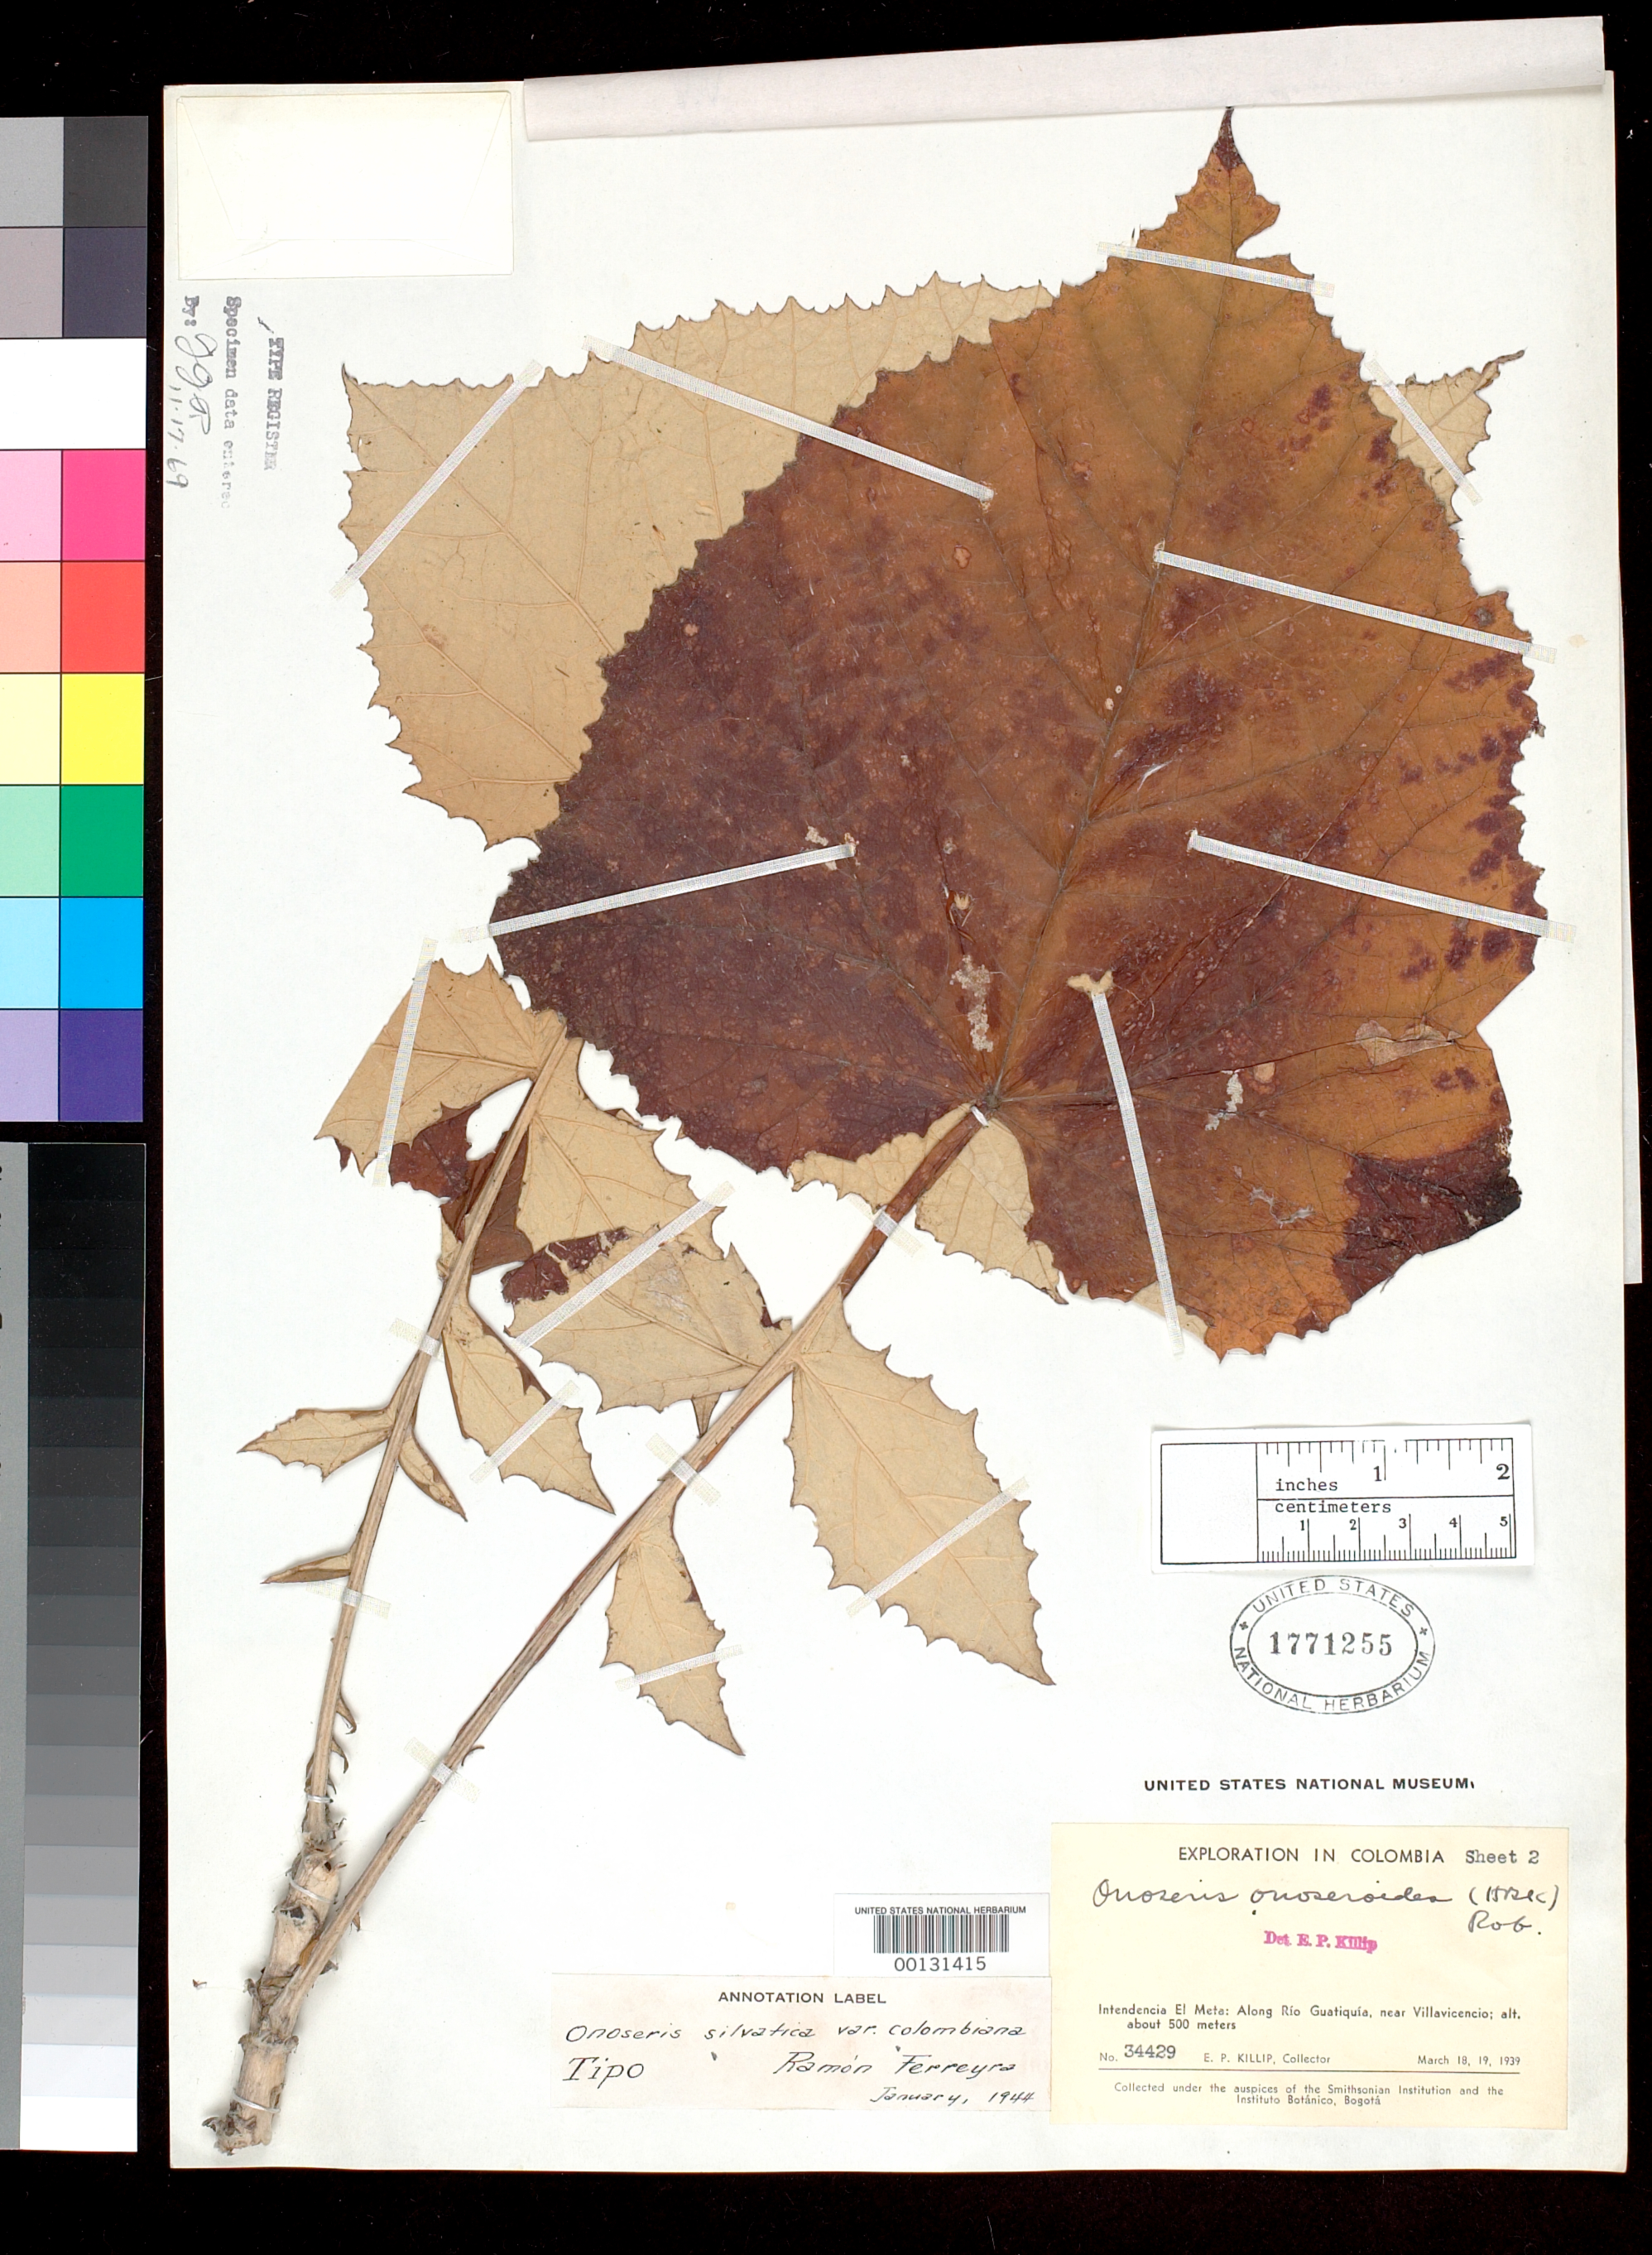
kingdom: Plantae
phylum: Tracheophyta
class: Magnoliopsida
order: Asterales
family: Asteraceae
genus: Onoseris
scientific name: Onoseris silvatica var. colombiana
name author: Ferreyra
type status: Holotype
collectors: E. P. Killip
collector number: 34429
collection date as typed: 18 Mar 1939 to 19 Mar 1939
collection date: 1939-03-18/1939-03-19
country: Colombia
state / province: Meta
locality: Largo del Rio Guatiquia near Villa Vicencia.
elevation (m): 500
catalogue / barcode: US 1771256